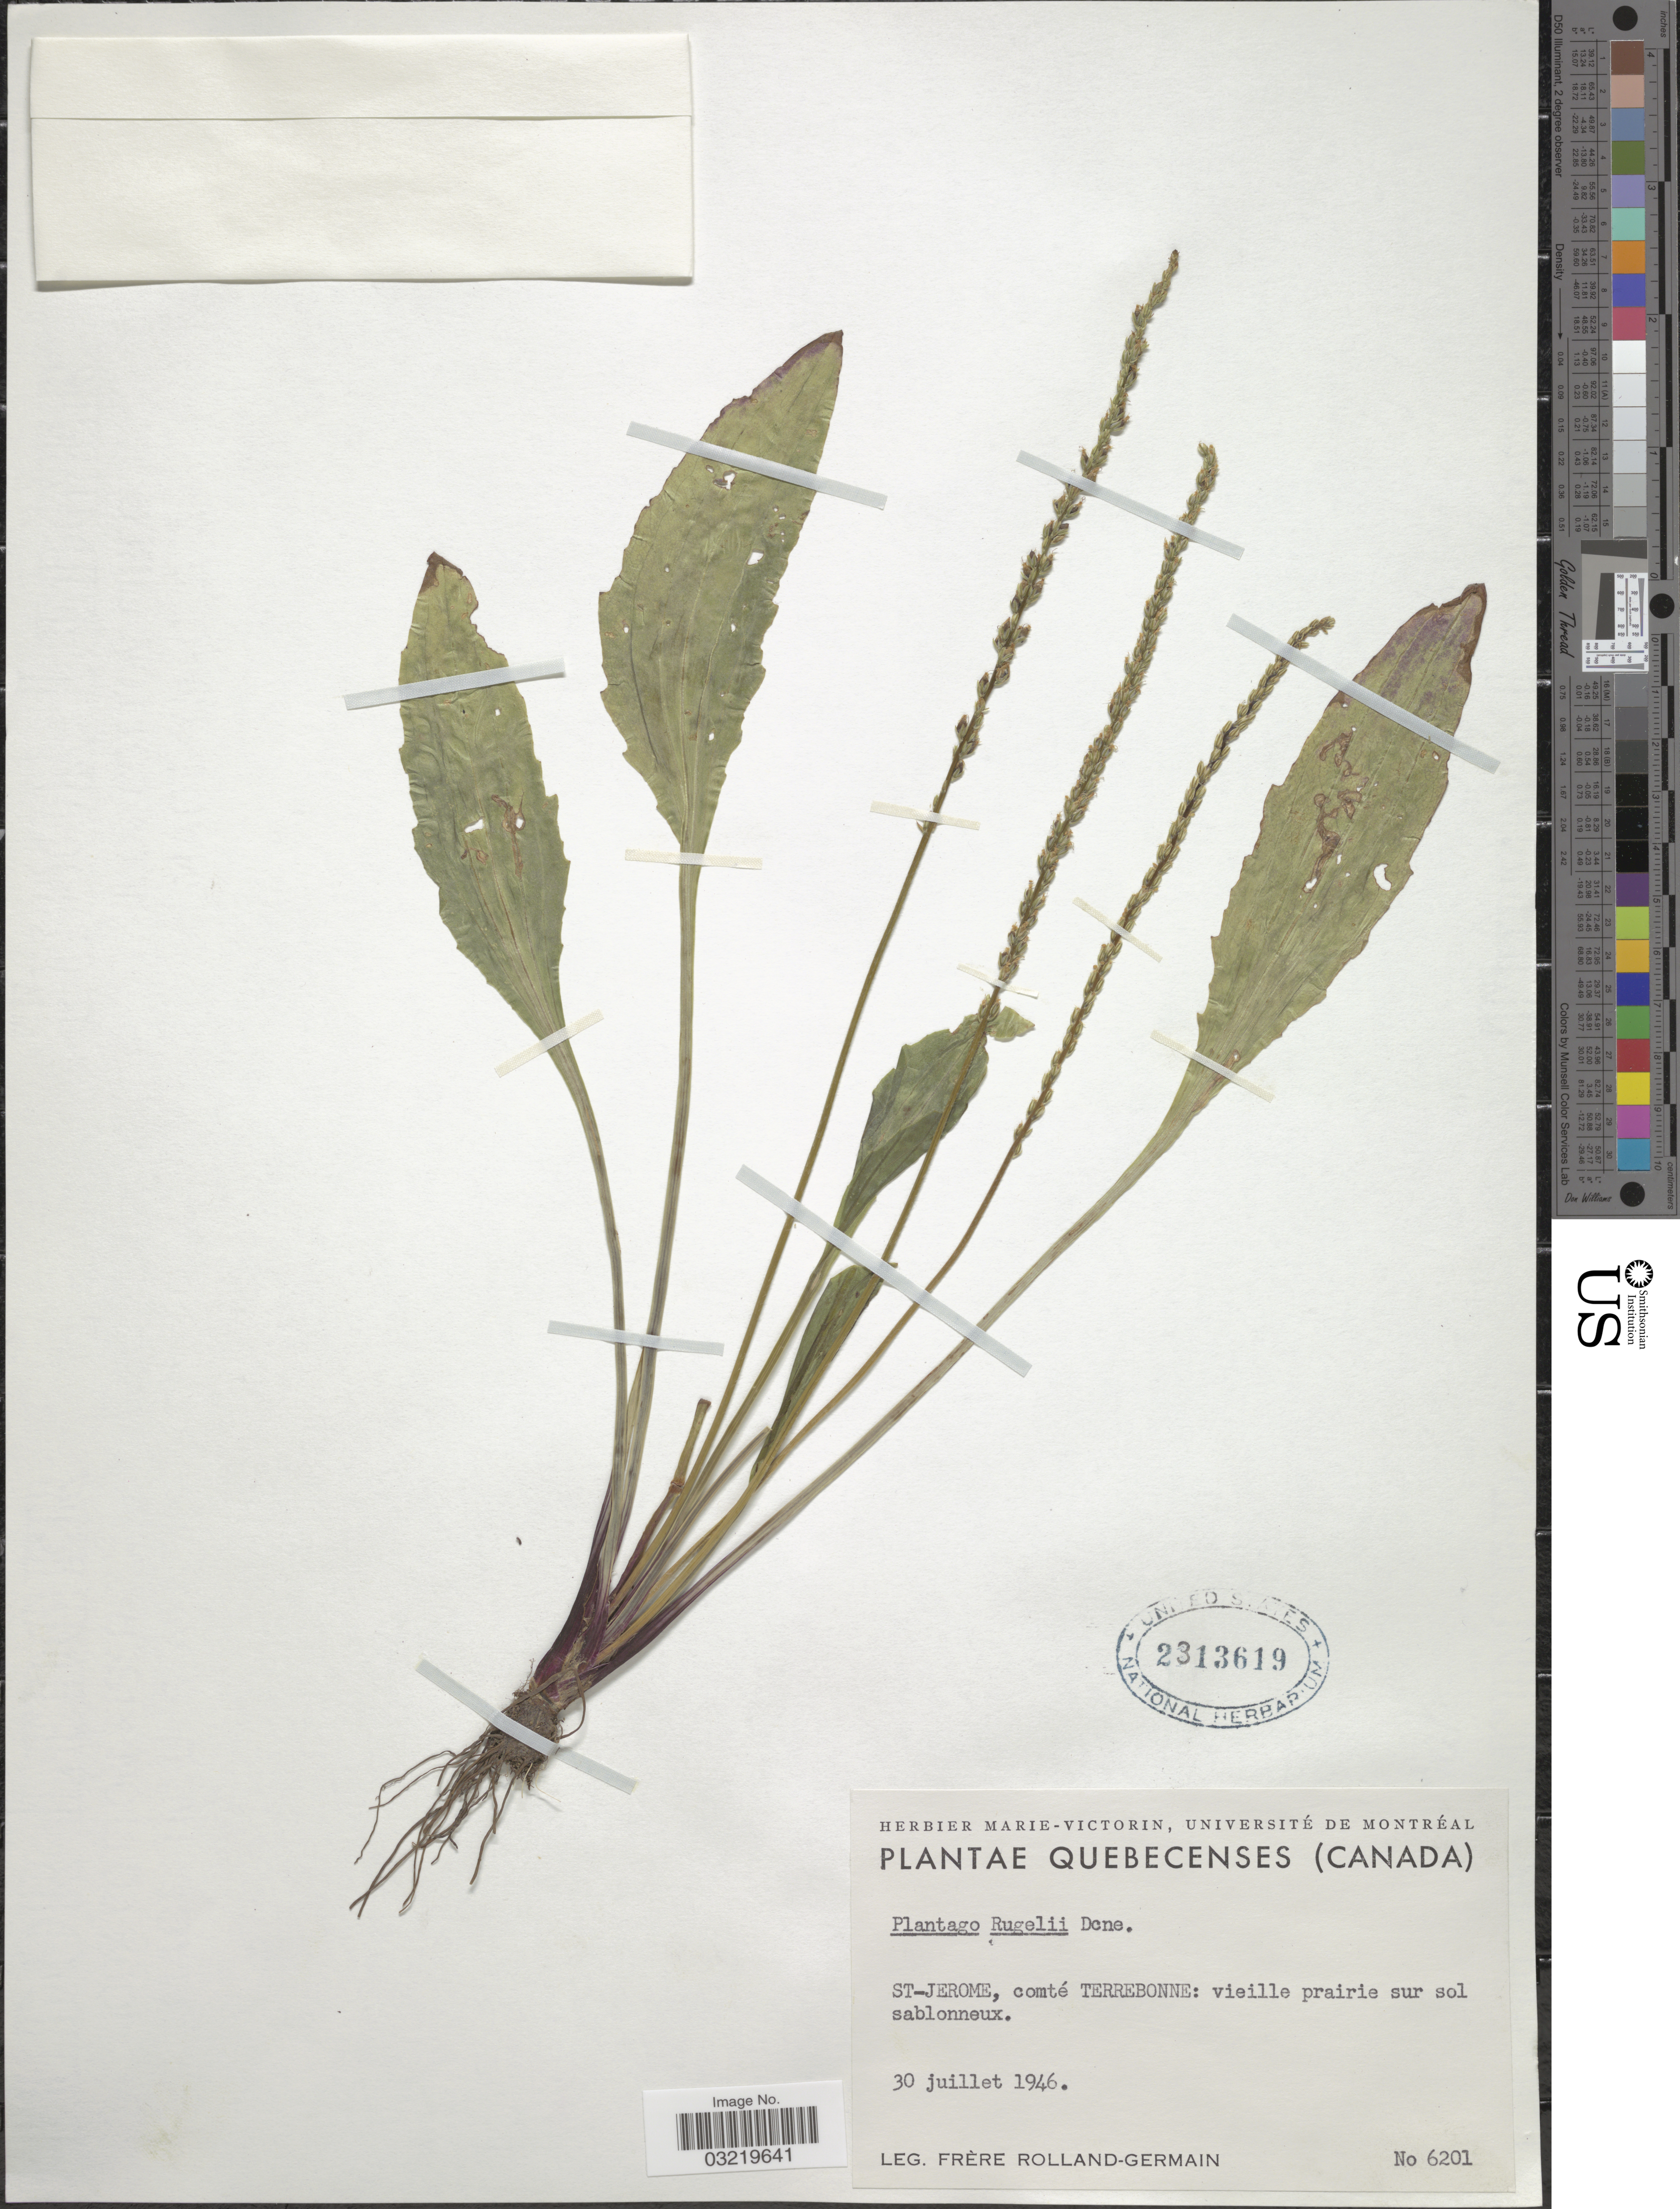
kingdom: Plantae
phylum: Tracheophyta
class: Magnoliopsida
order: Lamiales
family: Plantaginaceae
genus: Plantago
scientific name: Plantago rugelii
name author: Decne.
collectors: Rolland-Germain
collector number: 6201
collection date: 1946-07-30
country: Canada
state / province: Quebec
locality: St-Jerome, comté Terrebonne: vieille prairie sur sol sablonneux.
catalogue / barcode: US 2813619